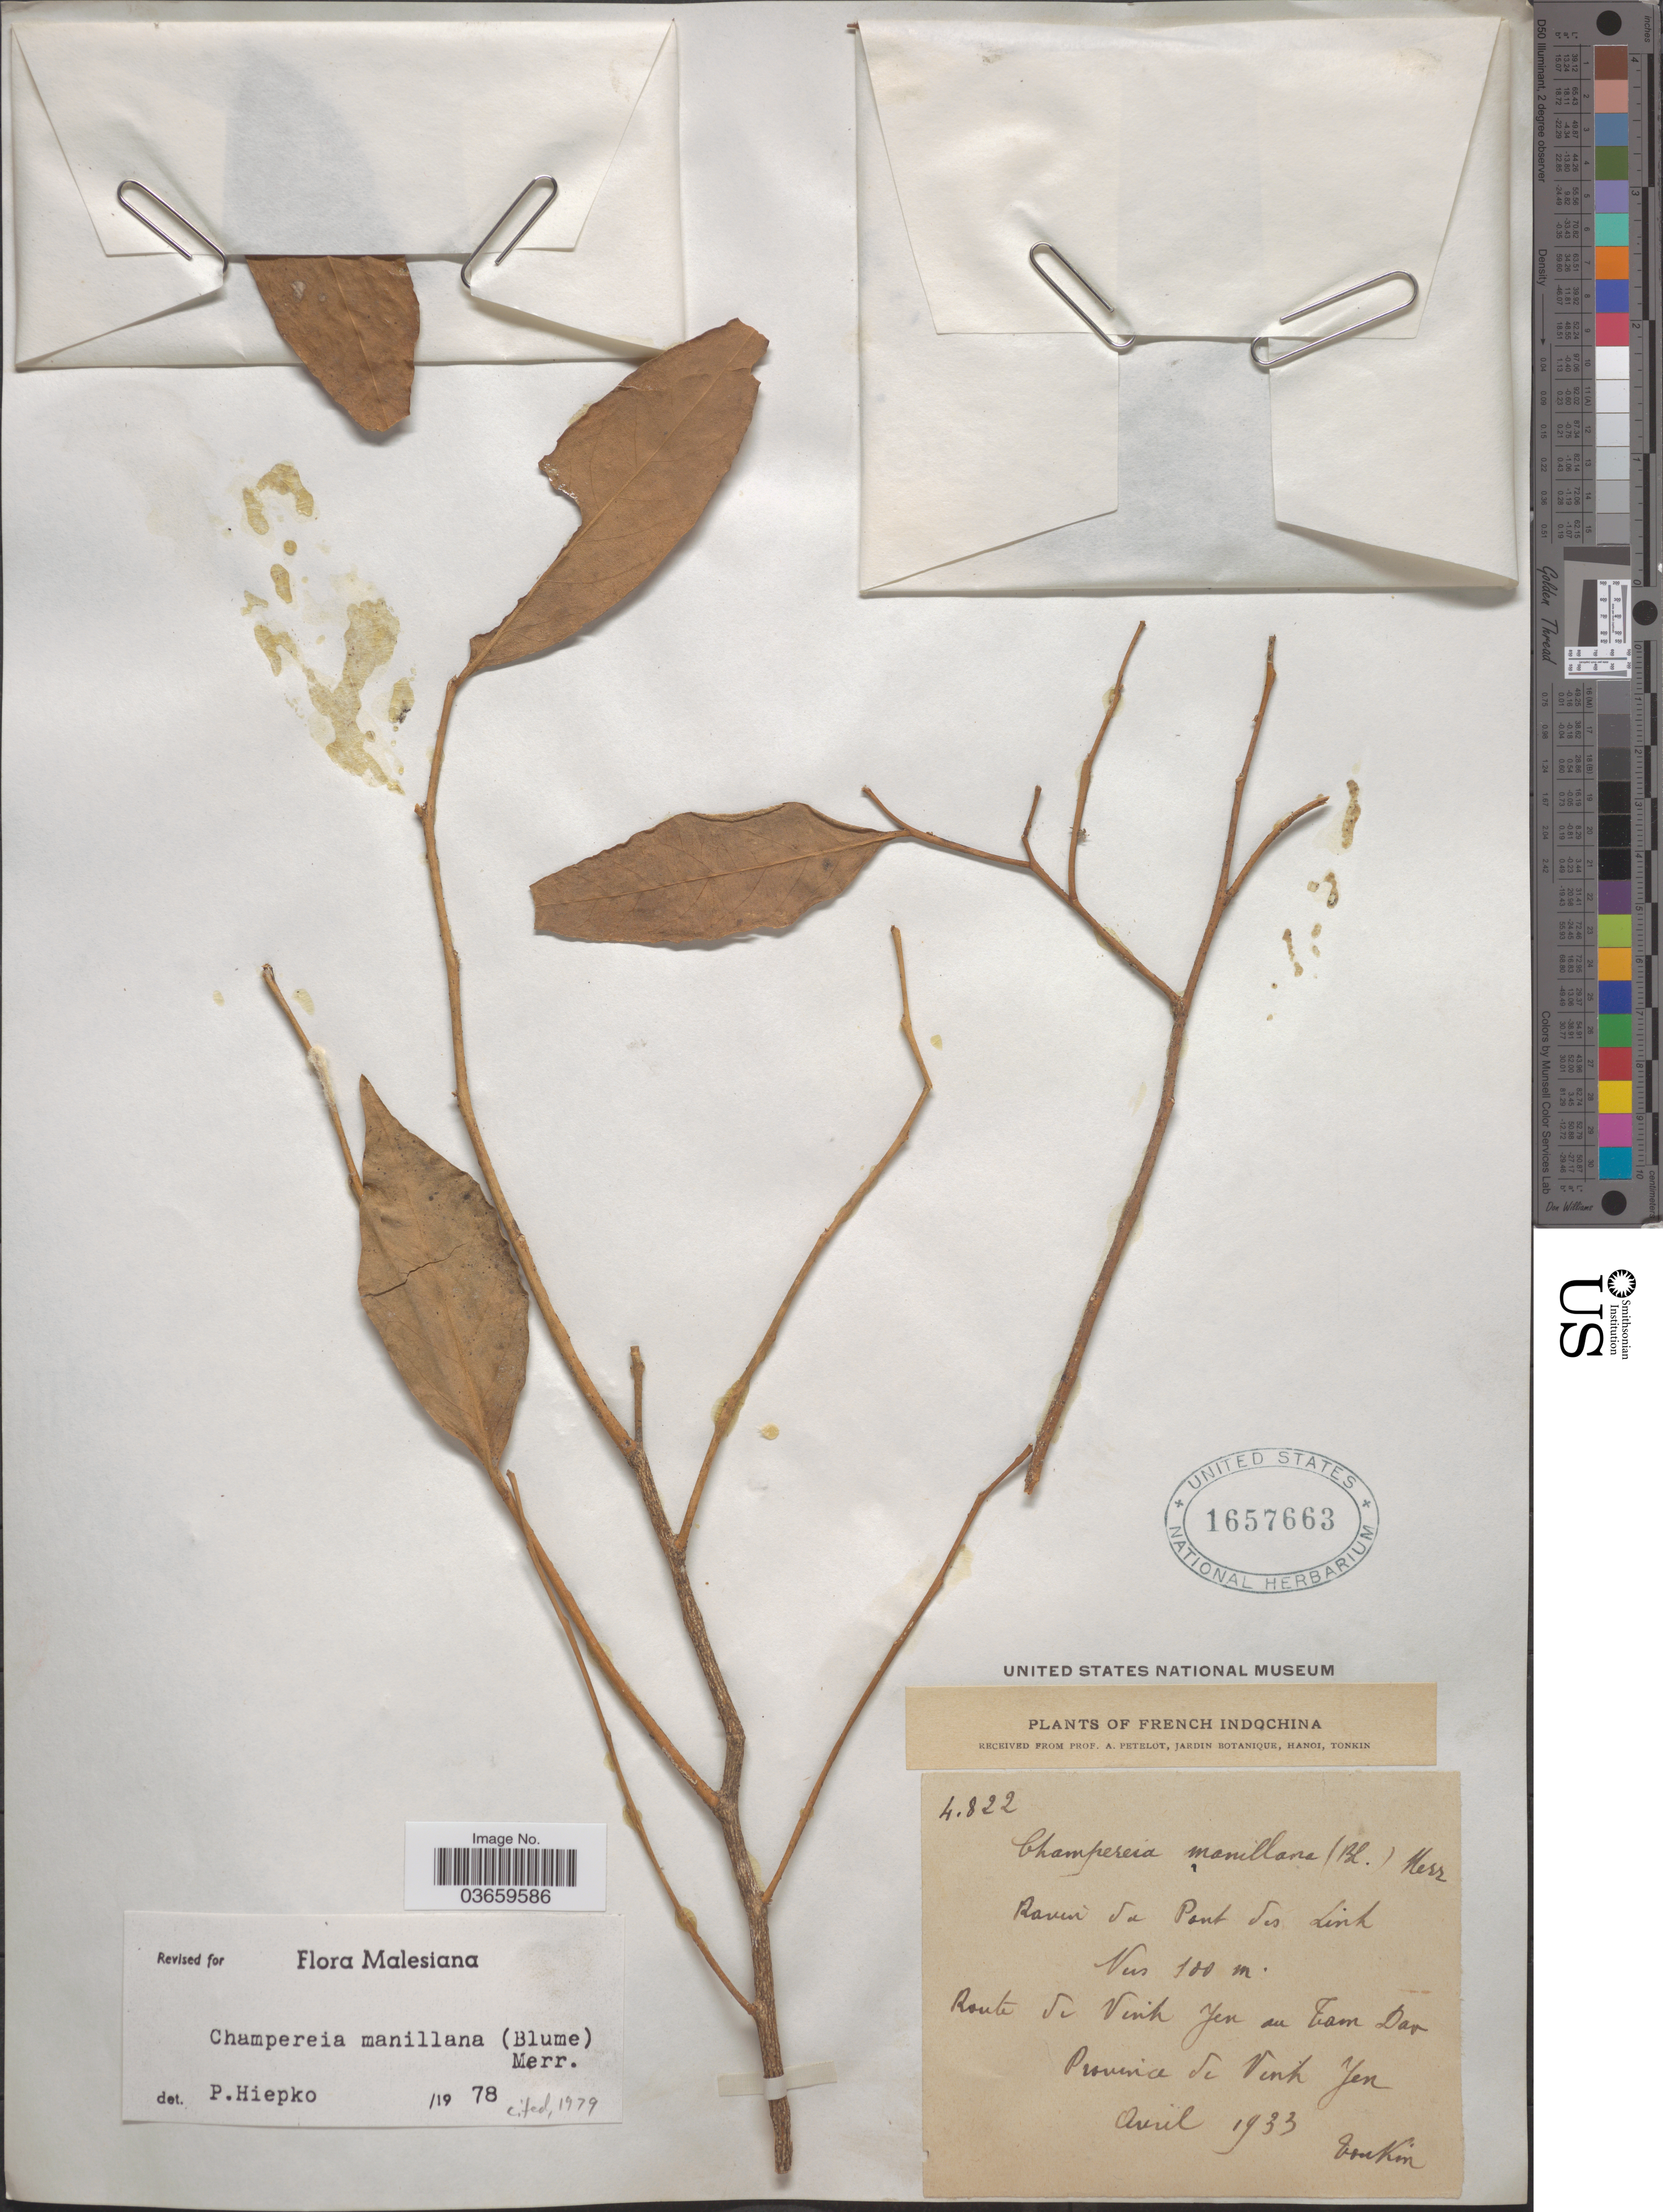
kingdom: Plantae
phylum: Tracheophyta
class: Magnoliopsida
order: Santalales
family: Opiliaceae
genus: Champereia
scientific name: Champereia manillana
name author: (Blume) Merr.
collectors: Pételot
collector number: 4822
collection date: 1933-04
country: Vietnam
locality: French Indochina. Ravin du Pont des Linh. Route de Vinh Yen au Tam Dao. Province de Vinh Yen [interpreted].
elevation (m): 100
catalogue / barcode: US 1657663